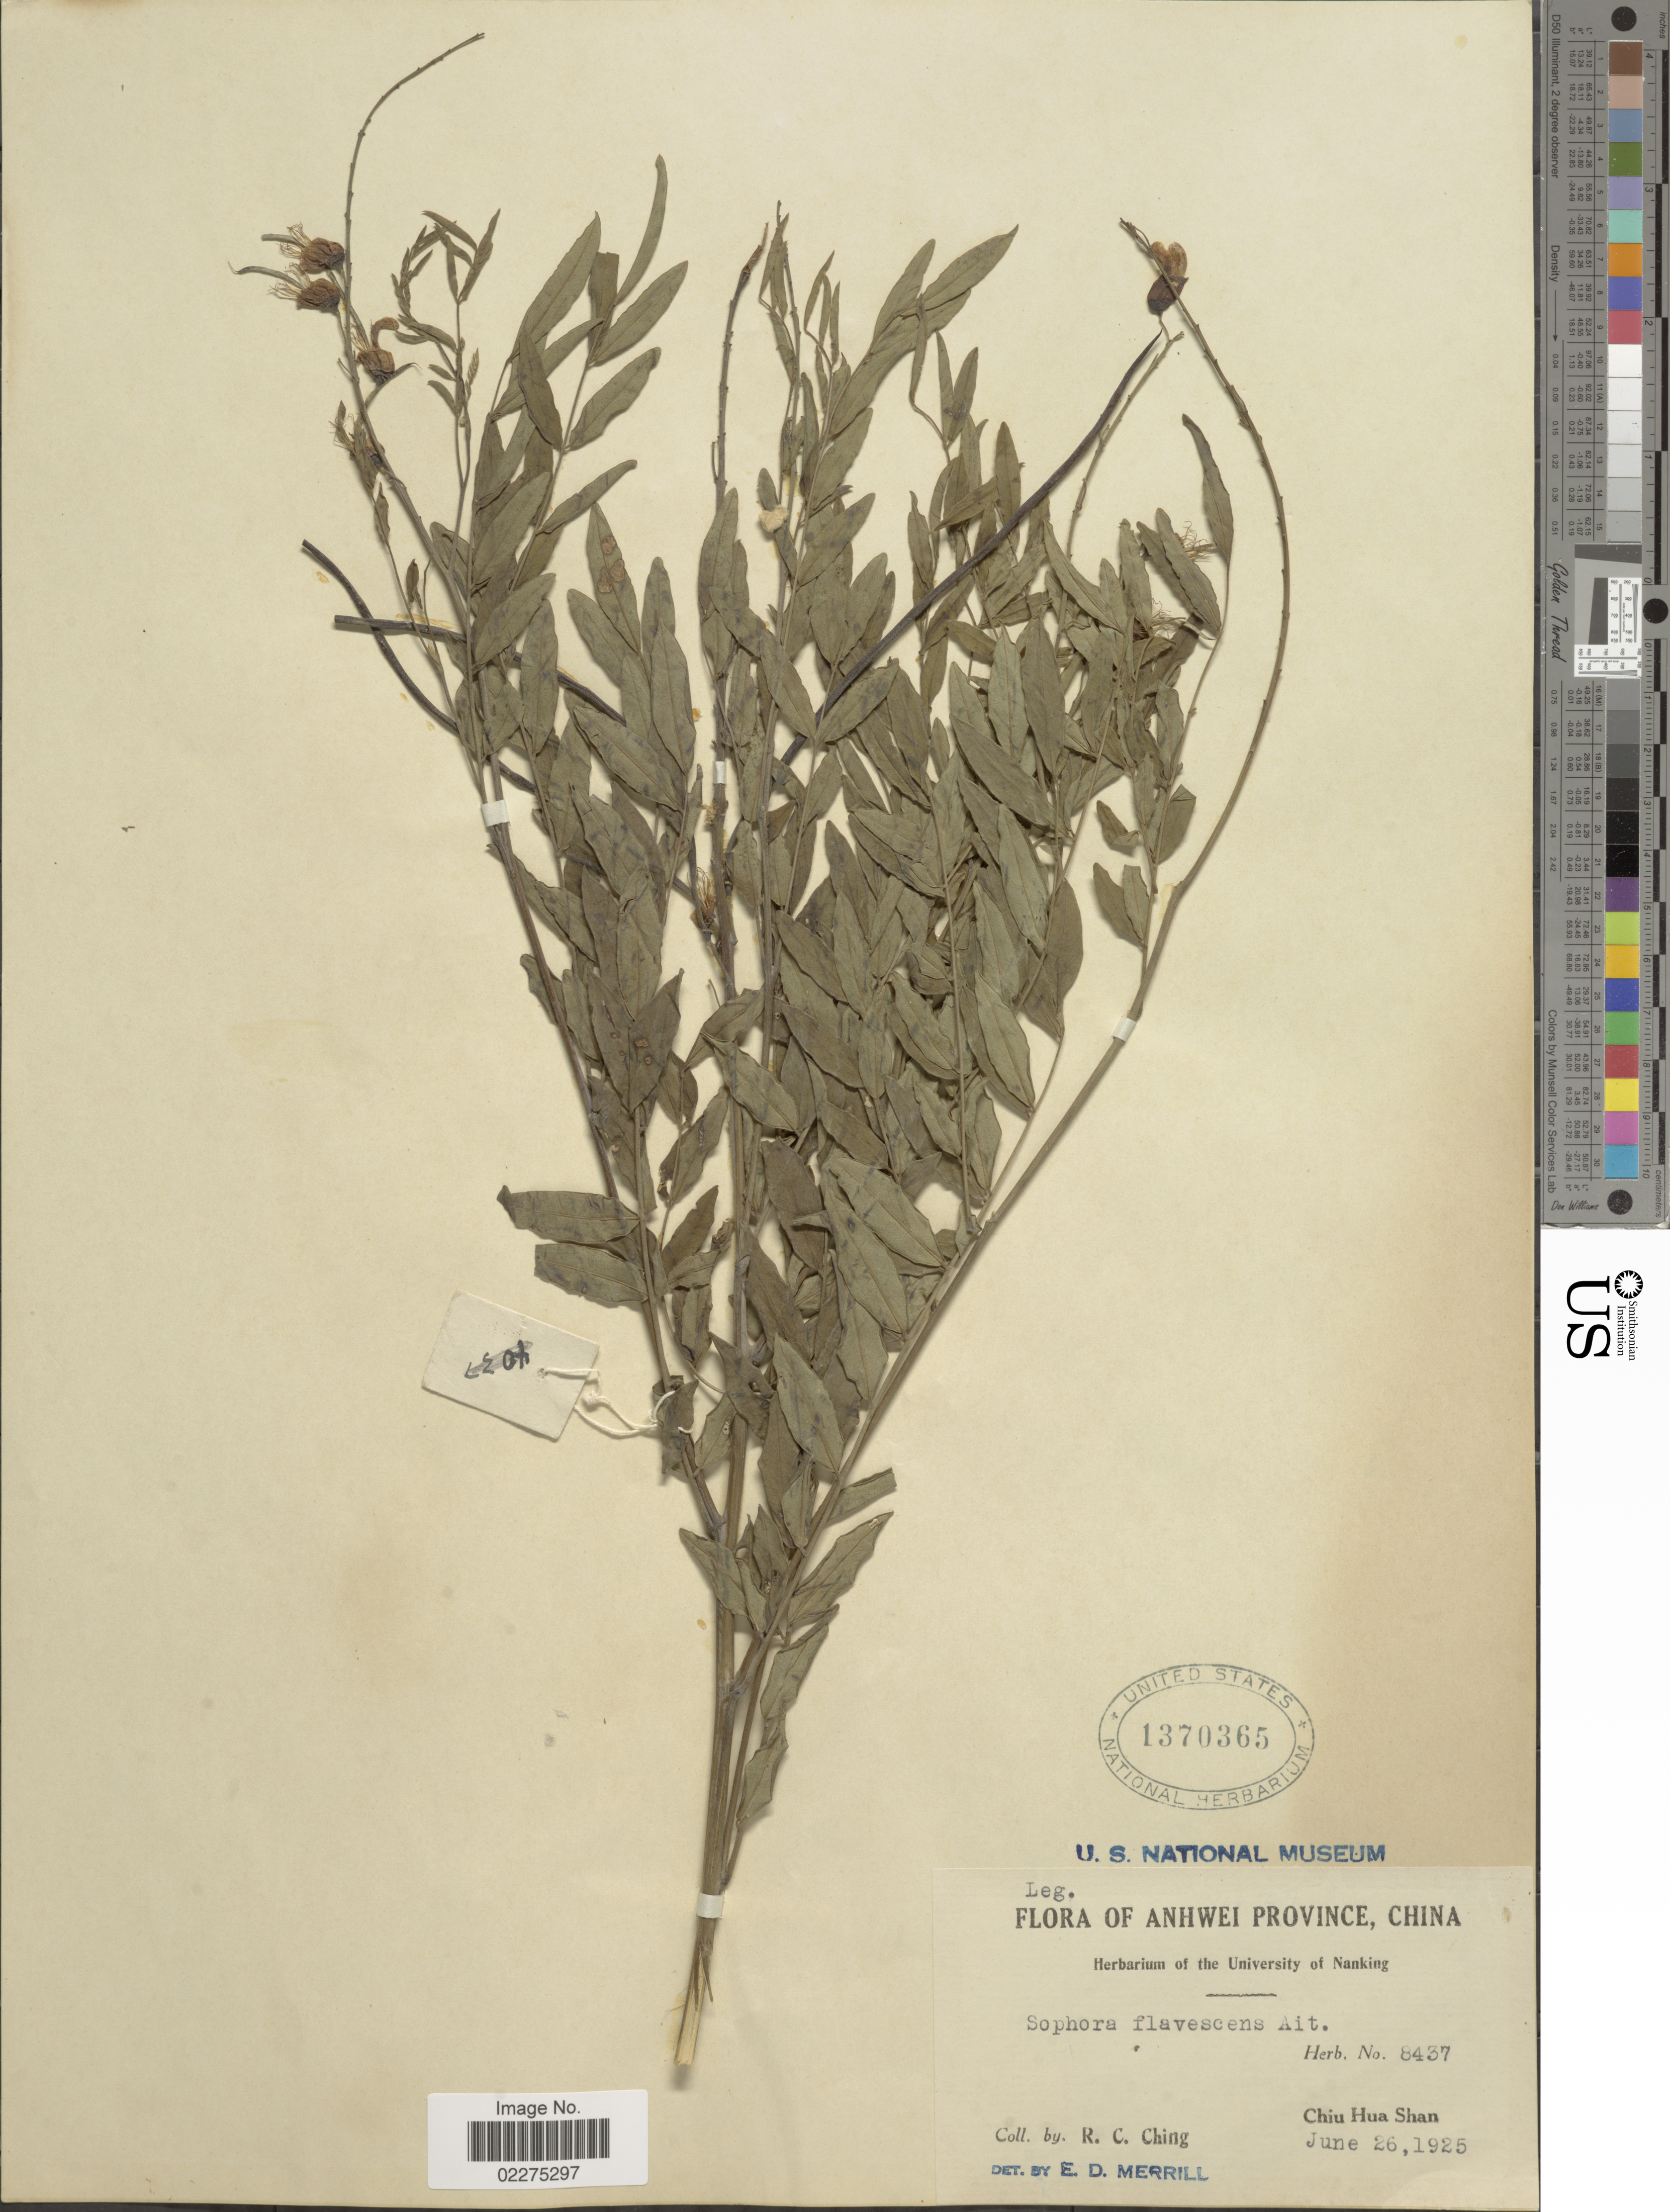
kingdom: Plantae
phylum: Tracheophyta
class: Magnoliopsida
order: Fabales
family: Fabaceae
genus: Sophora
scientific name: Sophora flavescens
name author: Aiton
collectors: R. C. Ching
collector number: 8437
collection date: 1925-06-26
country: China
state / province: Anhui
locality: Anhwei Province. Chiu Hua Shan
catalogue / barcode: US 1370365